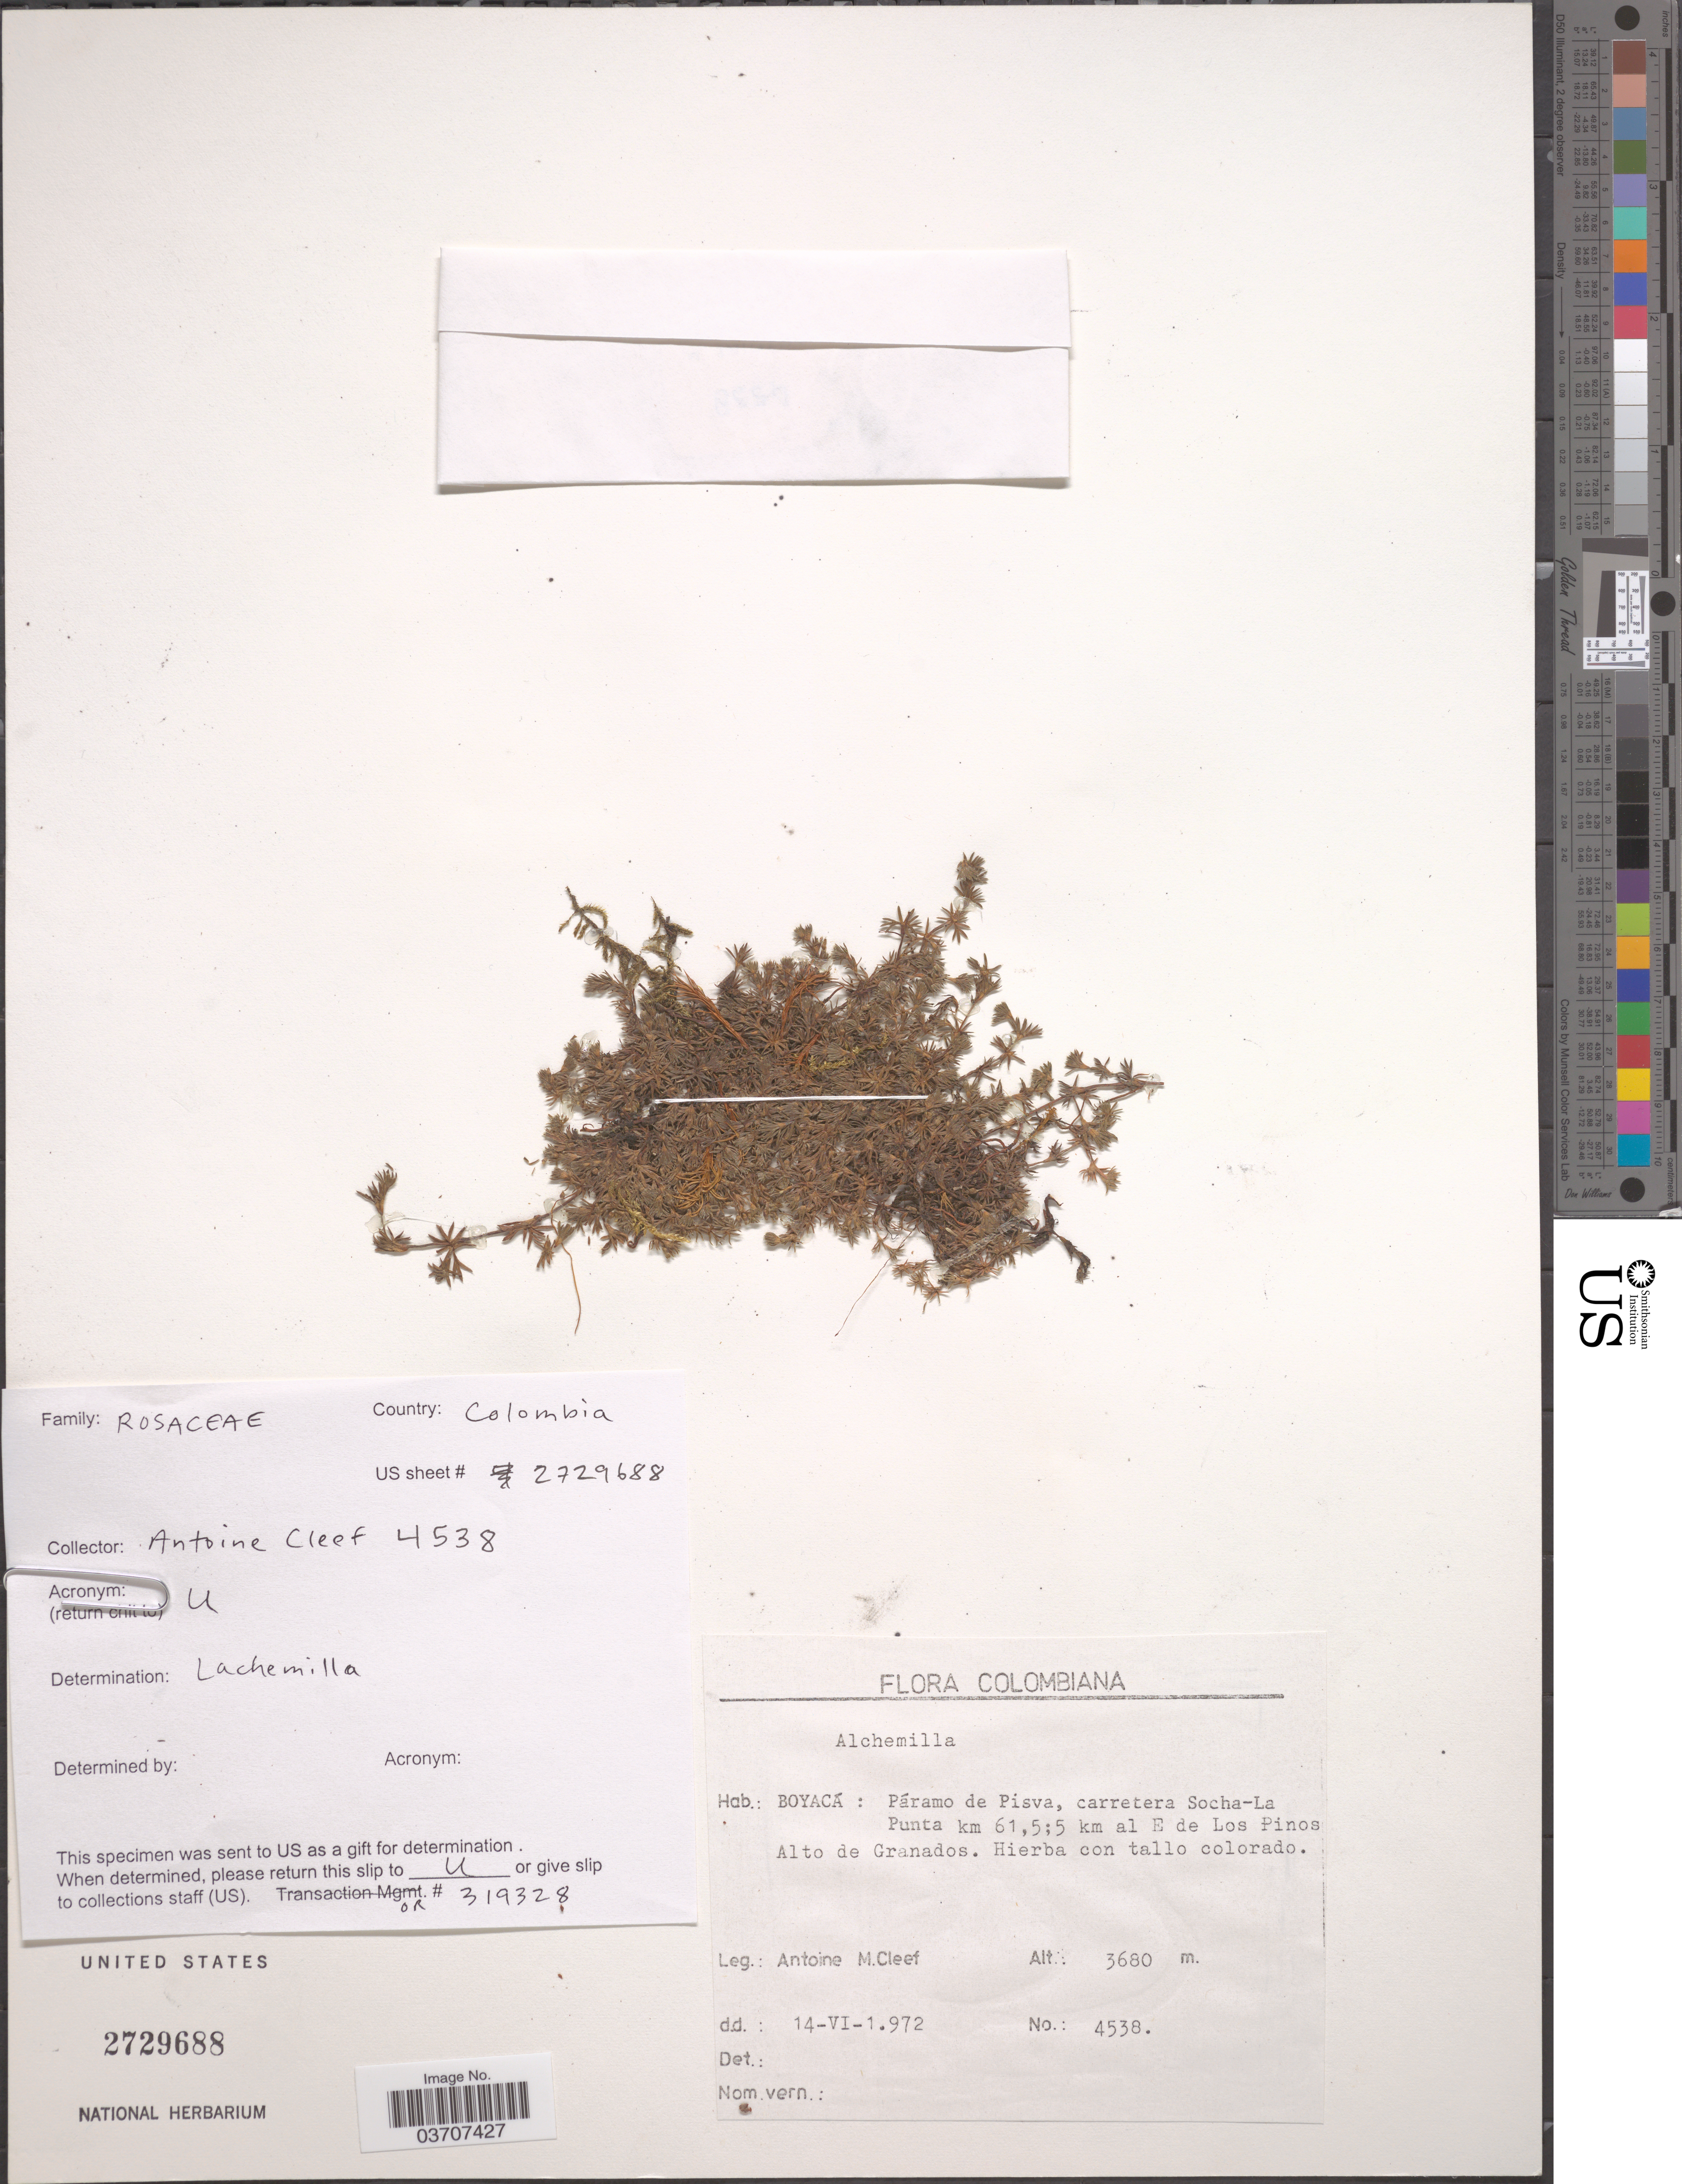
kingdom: Plantae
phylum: Tracheophyta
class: Magnoliopsida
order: Rosales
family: Rosaceae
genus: Lachemilla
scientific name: Lachemilla sp.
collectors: A. M. Cleef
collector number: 4538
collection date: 1972-06-14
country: Colombia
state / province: Boyacá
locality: Páramo de Pisva, carretera Socha-La Punta km 61,5;5 km al E de Los Pinos. Alto de Granados.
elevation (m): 3680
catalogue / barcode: US 2729688